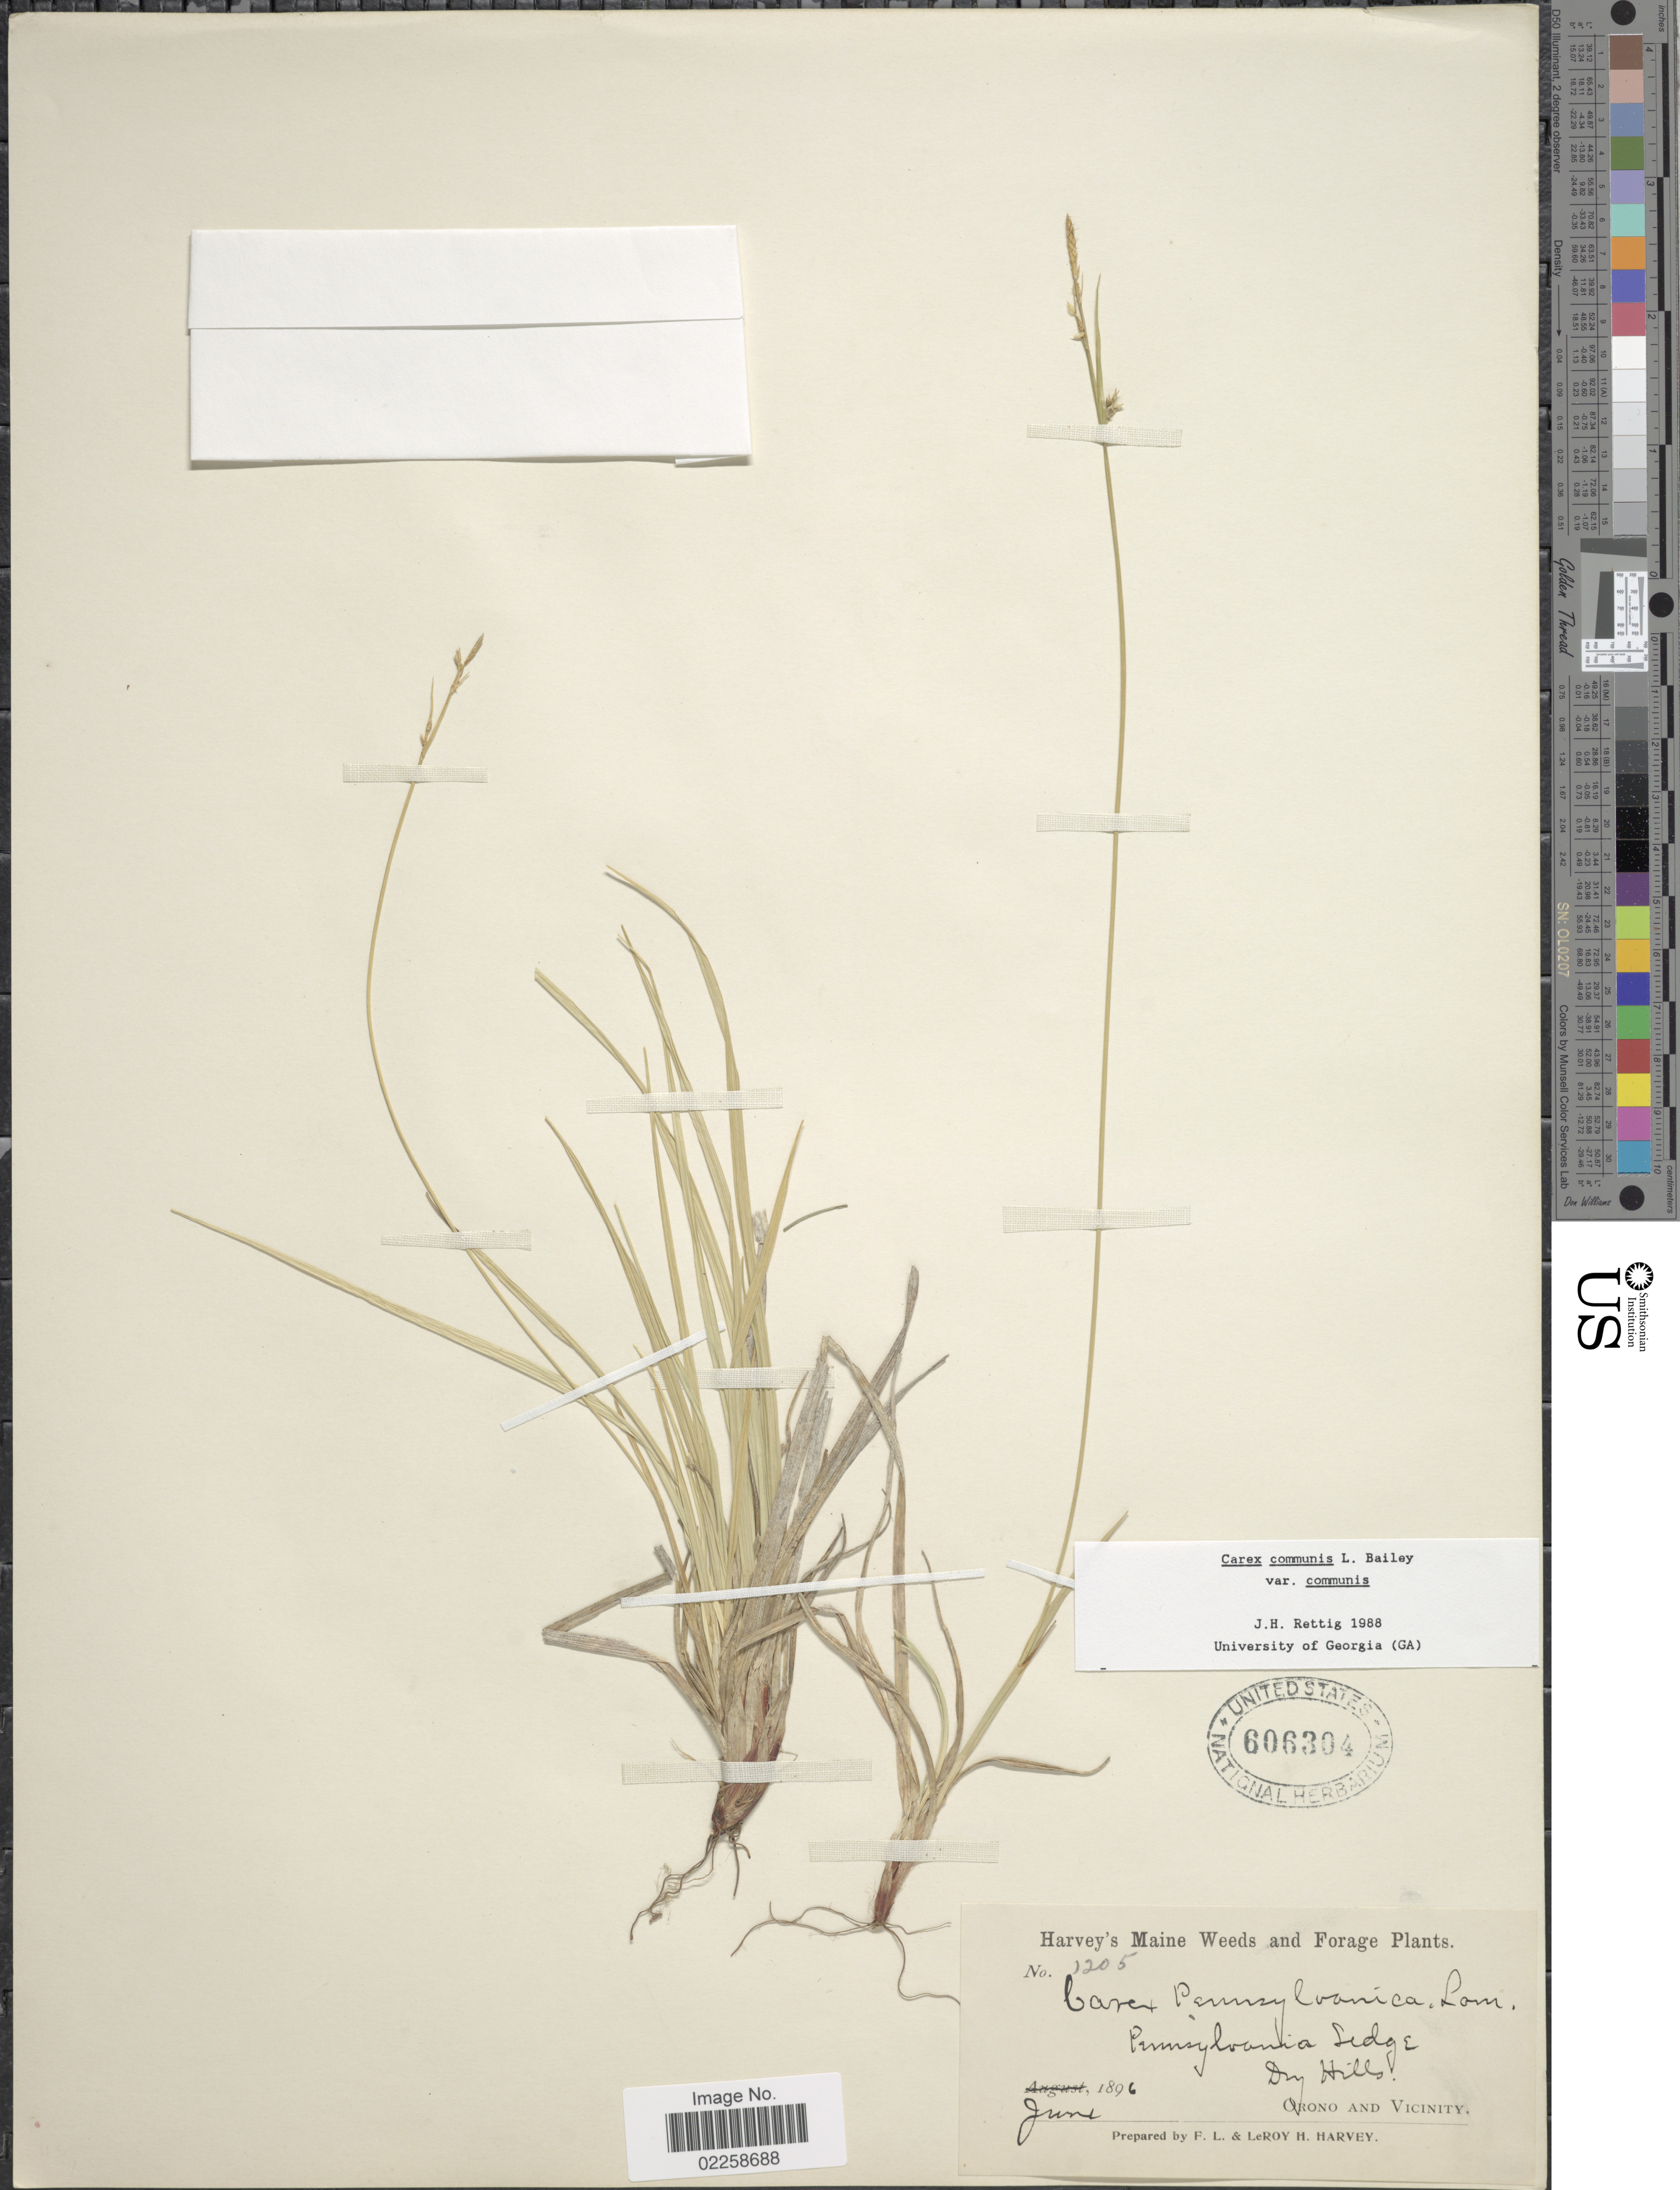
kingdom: Plantae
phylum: Tracheophyta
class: Liliopsida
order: Poales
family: Cyperaceae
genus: Carex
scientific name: Carex communis var. communis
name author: L.H. Bailey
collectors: F. L. Harvey & L. H. Harvey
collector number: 1205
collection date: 1896-06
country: United States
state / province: Maine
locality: Orono and Vicinity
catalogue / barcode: US 606304